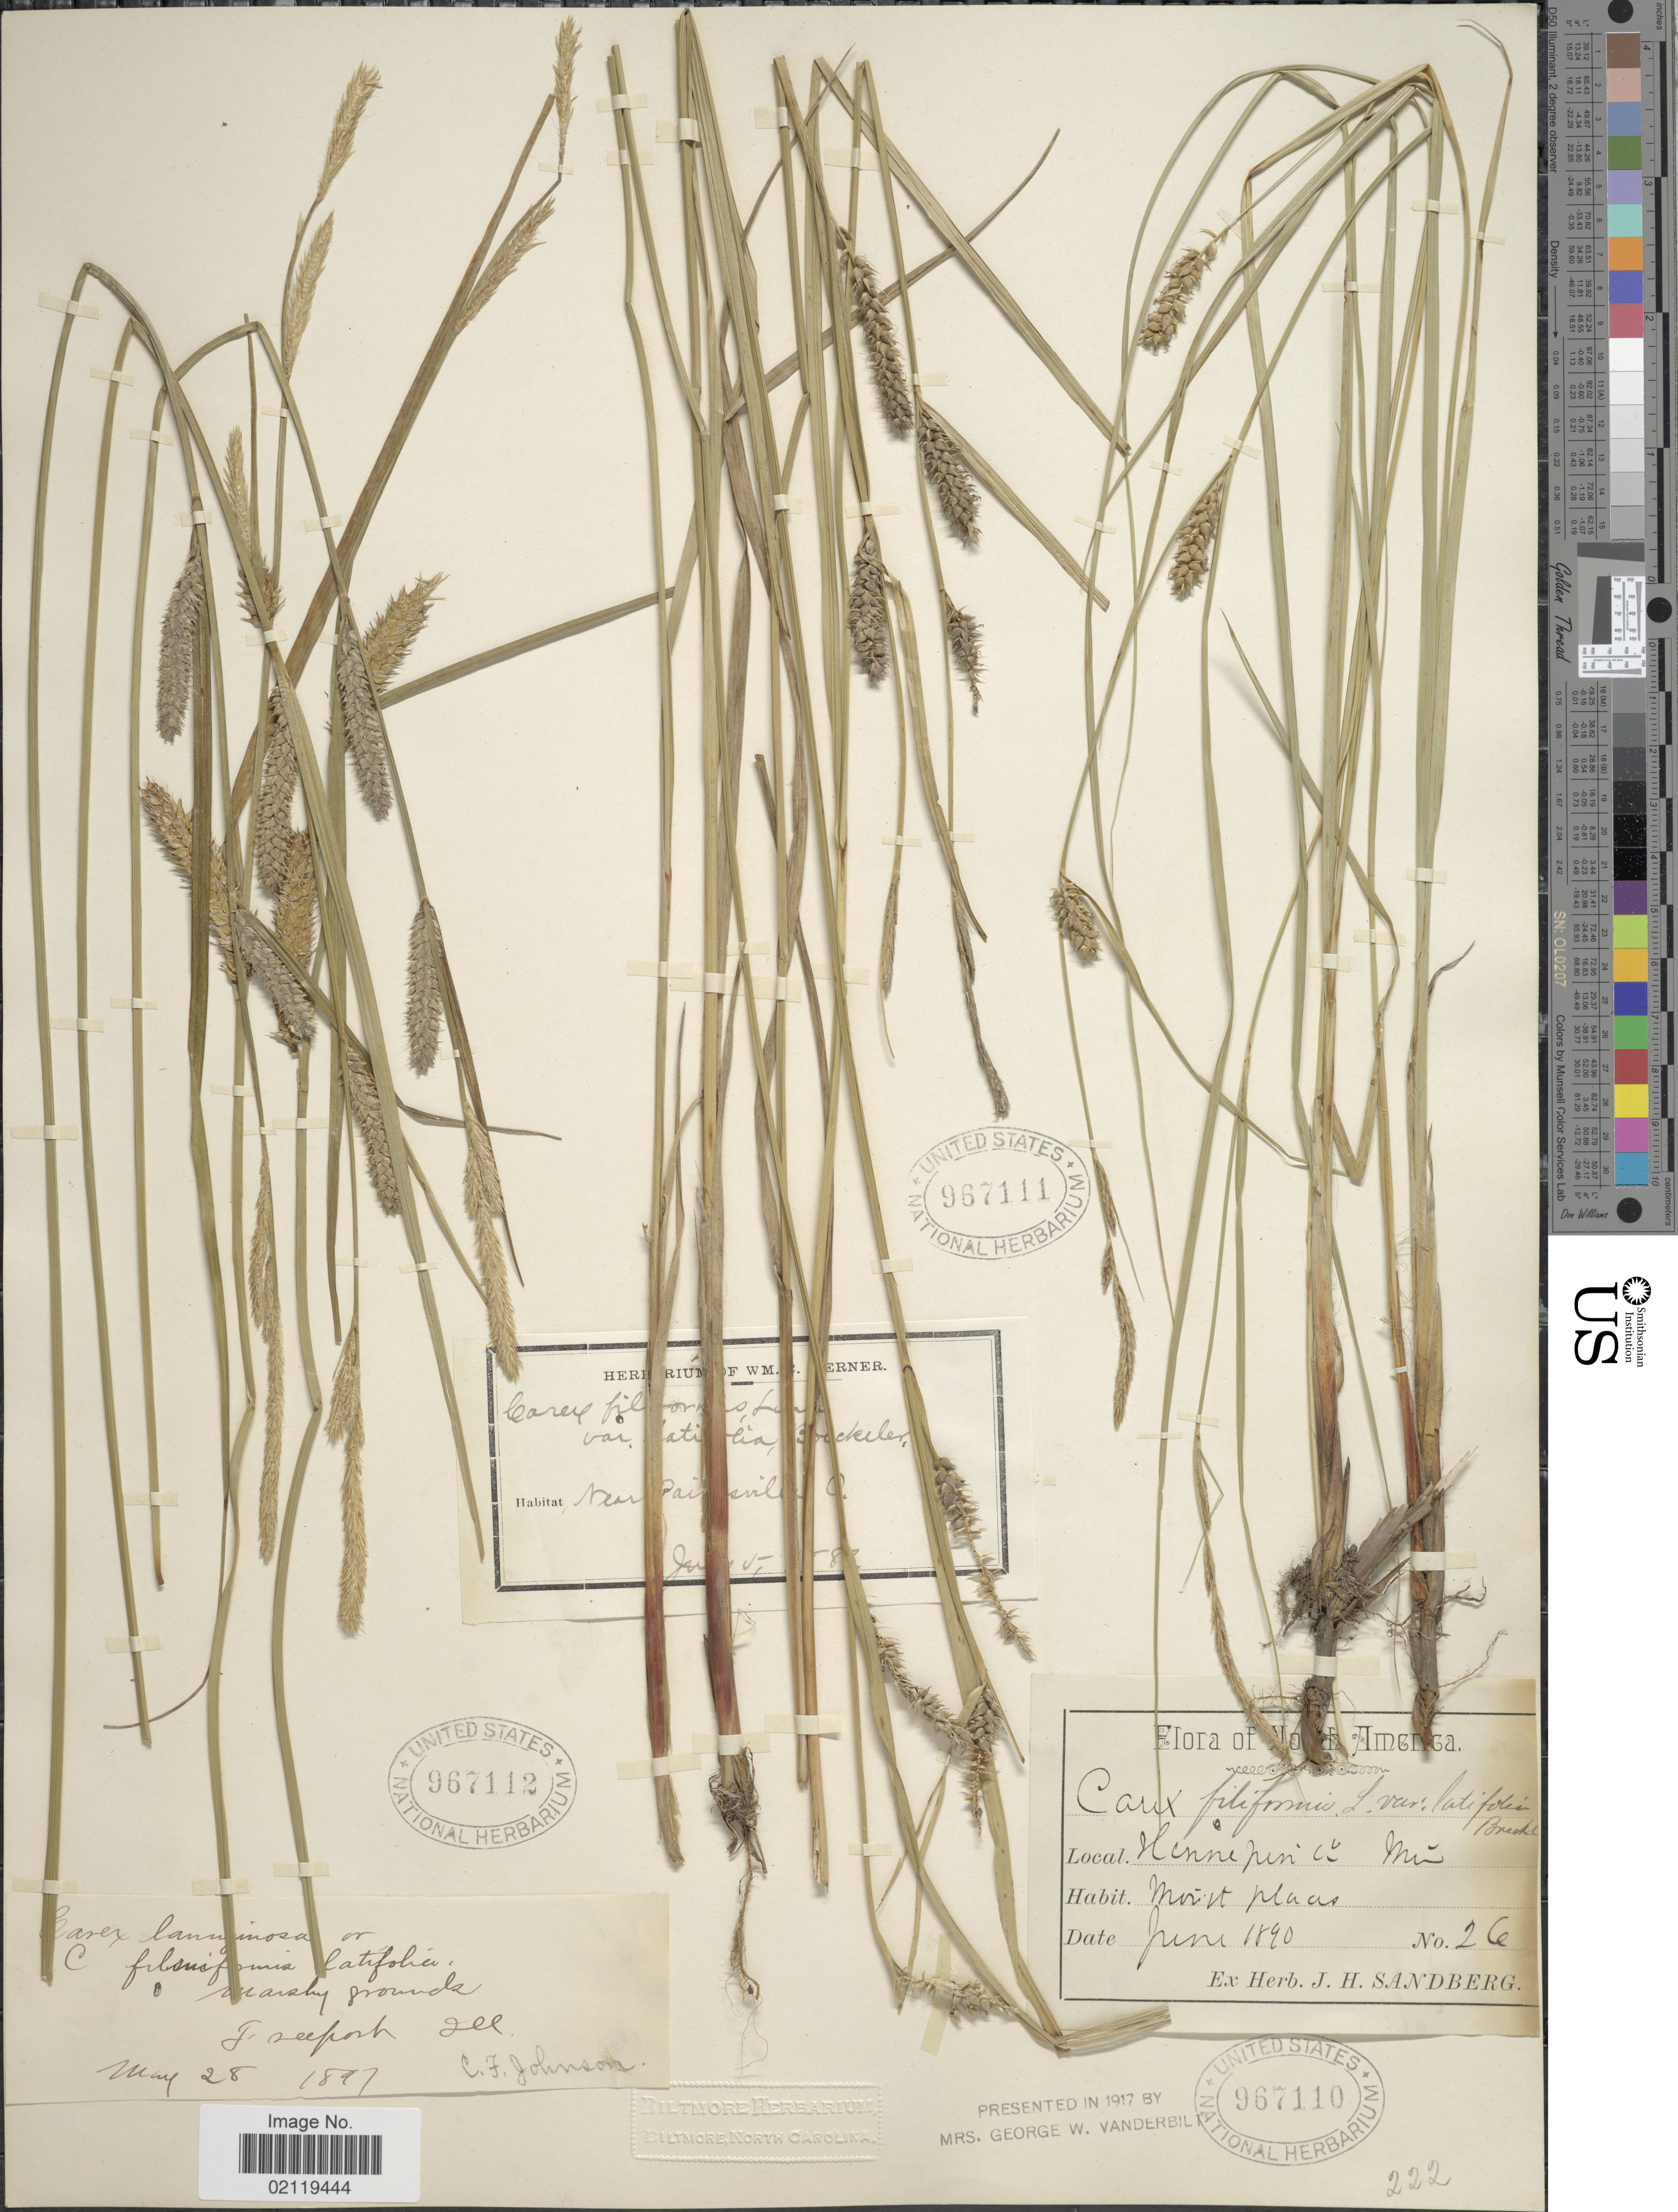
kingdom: Plantae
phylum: Tracheophyta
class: Liliopsida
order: Poales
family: Cyperaceae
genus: Carex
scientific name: Carex pellita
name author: Muhl. ex Willd.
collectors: C. F. Johnson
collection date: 1897-05-28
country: United States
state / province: Illinois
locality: Freeport Ill.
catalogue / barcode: US 967112